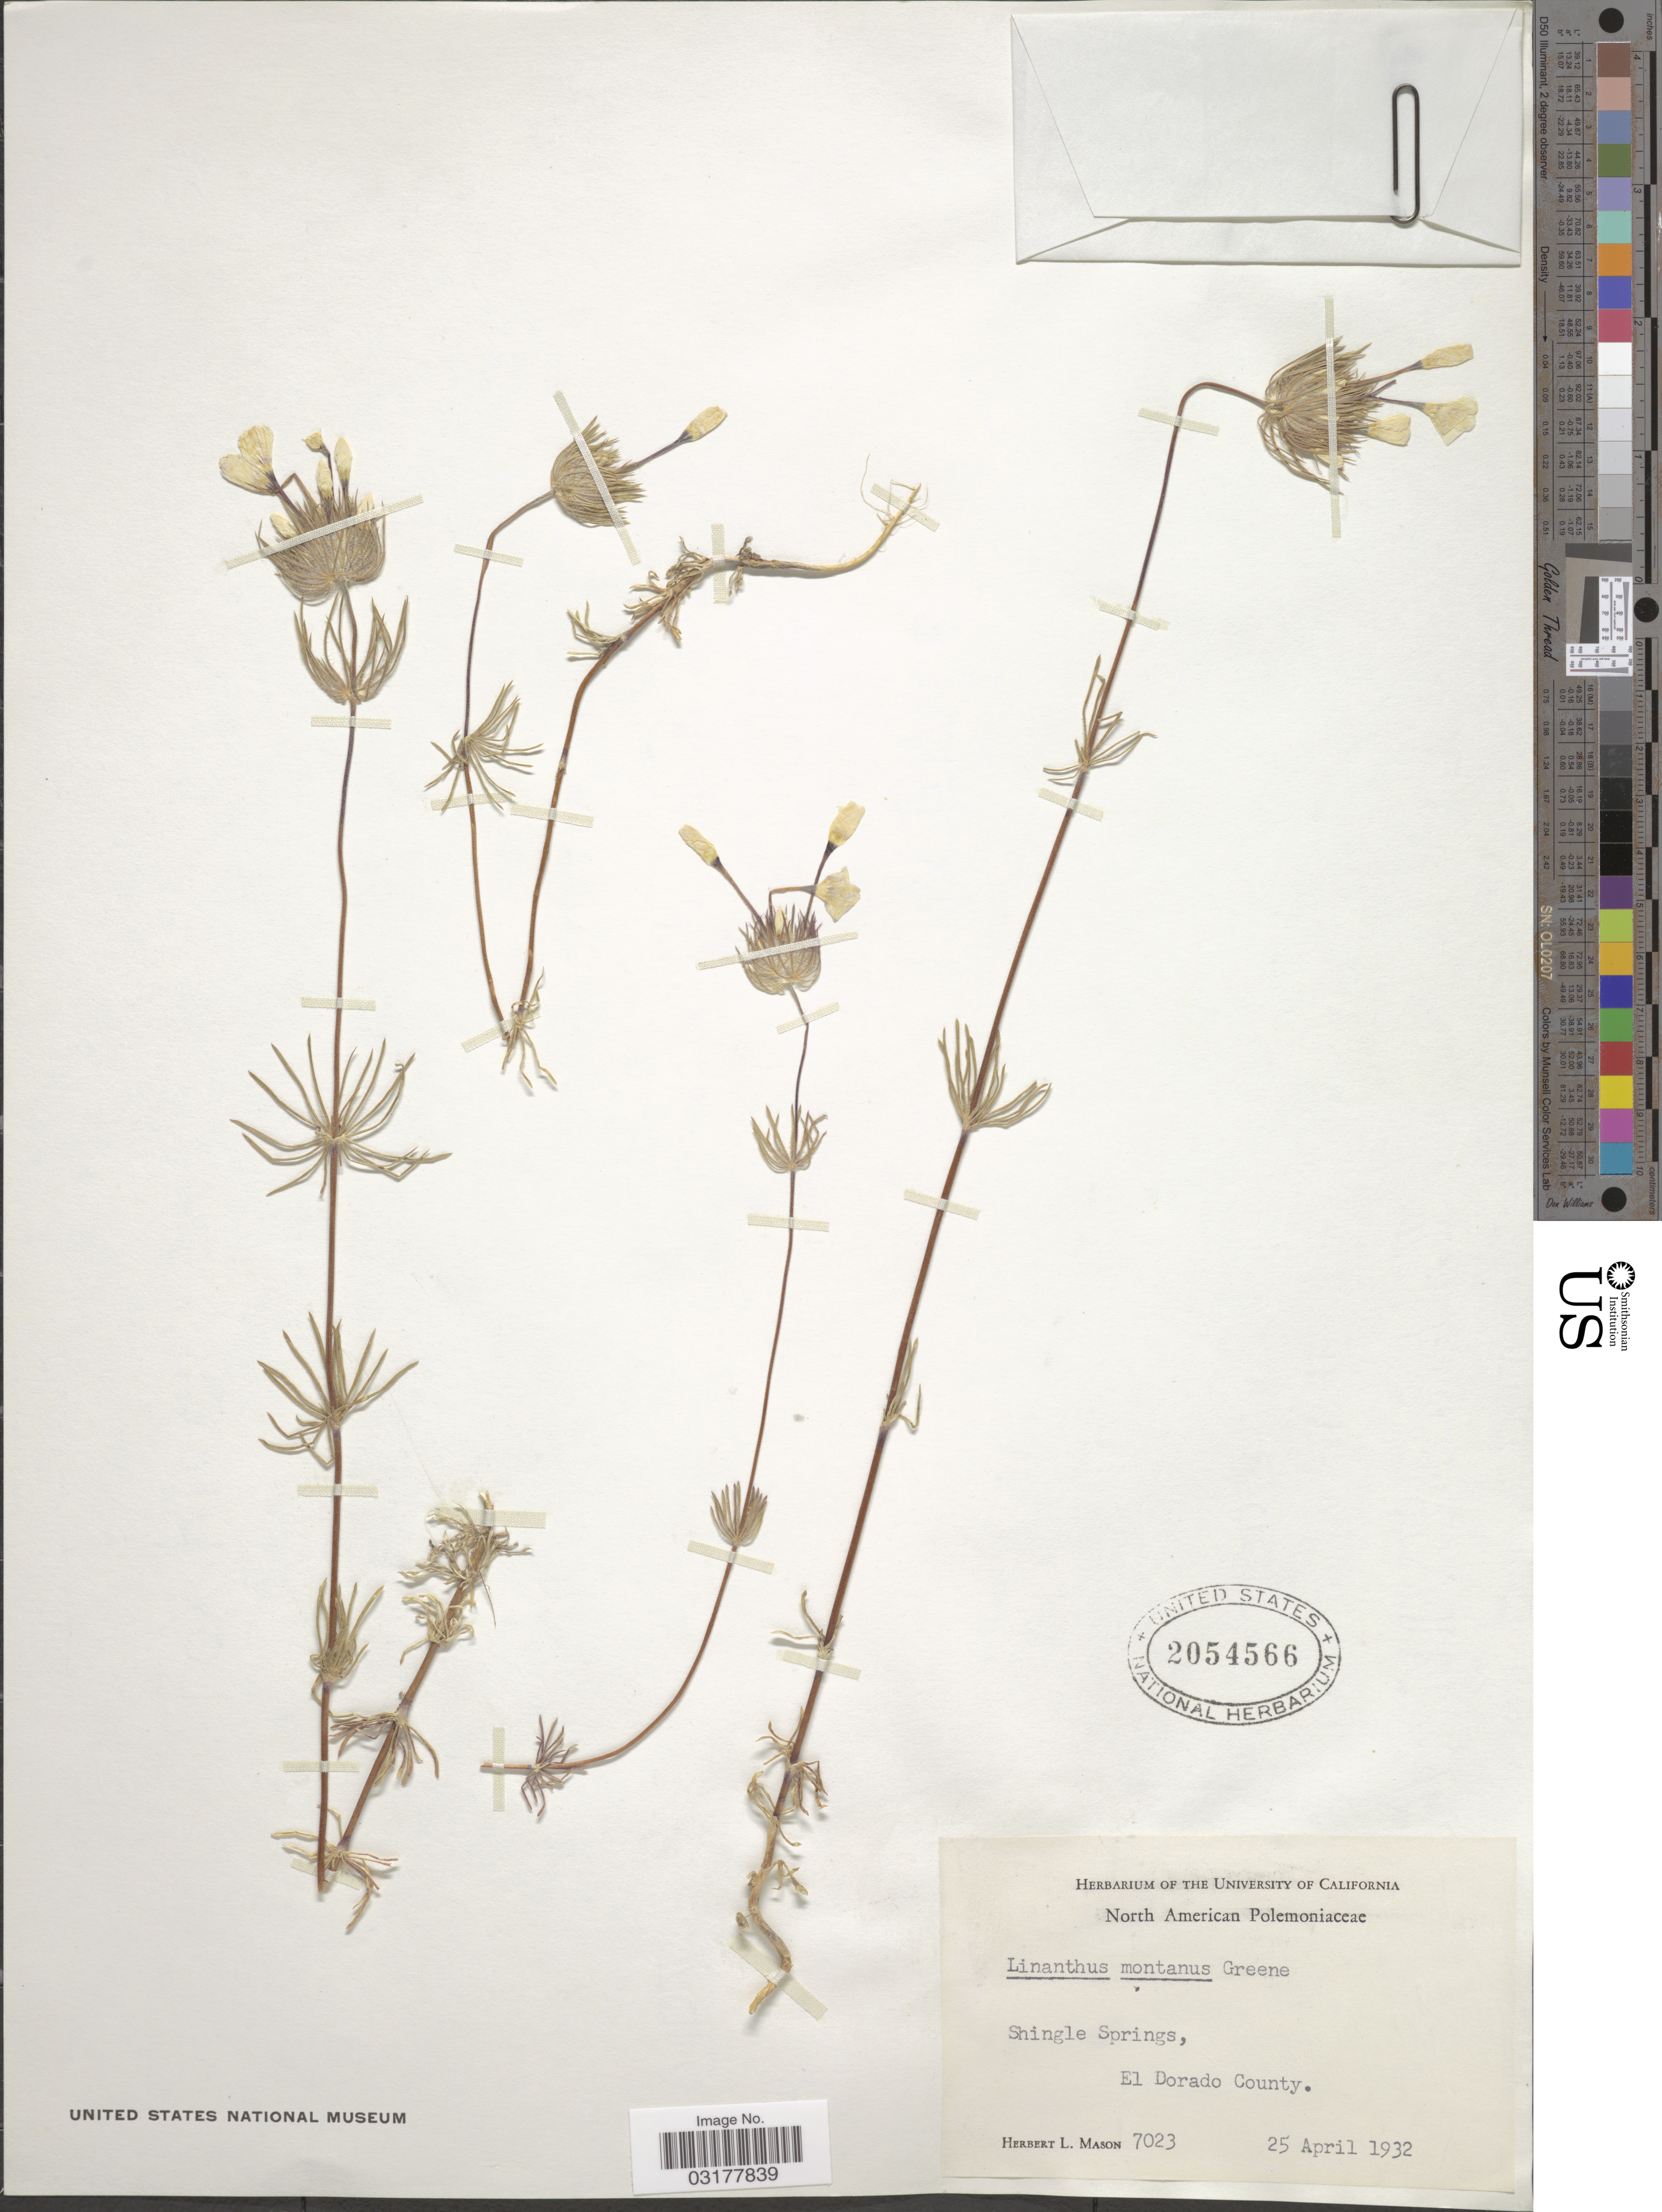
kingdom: Plantae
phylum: Tracheophyta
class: Magnoliopsida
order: Ericales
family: Polemoniaceae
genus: Leptosiphon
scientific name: Leptosiphon montanus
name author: (Greene) J.M. Porter & L.A. Johnson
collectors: H. L. Mason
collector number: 7023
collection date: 1932-04-25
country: United States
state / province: California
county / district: El Dorado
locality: Shingle Springs, El Dorado County.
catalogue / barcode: US 2054566